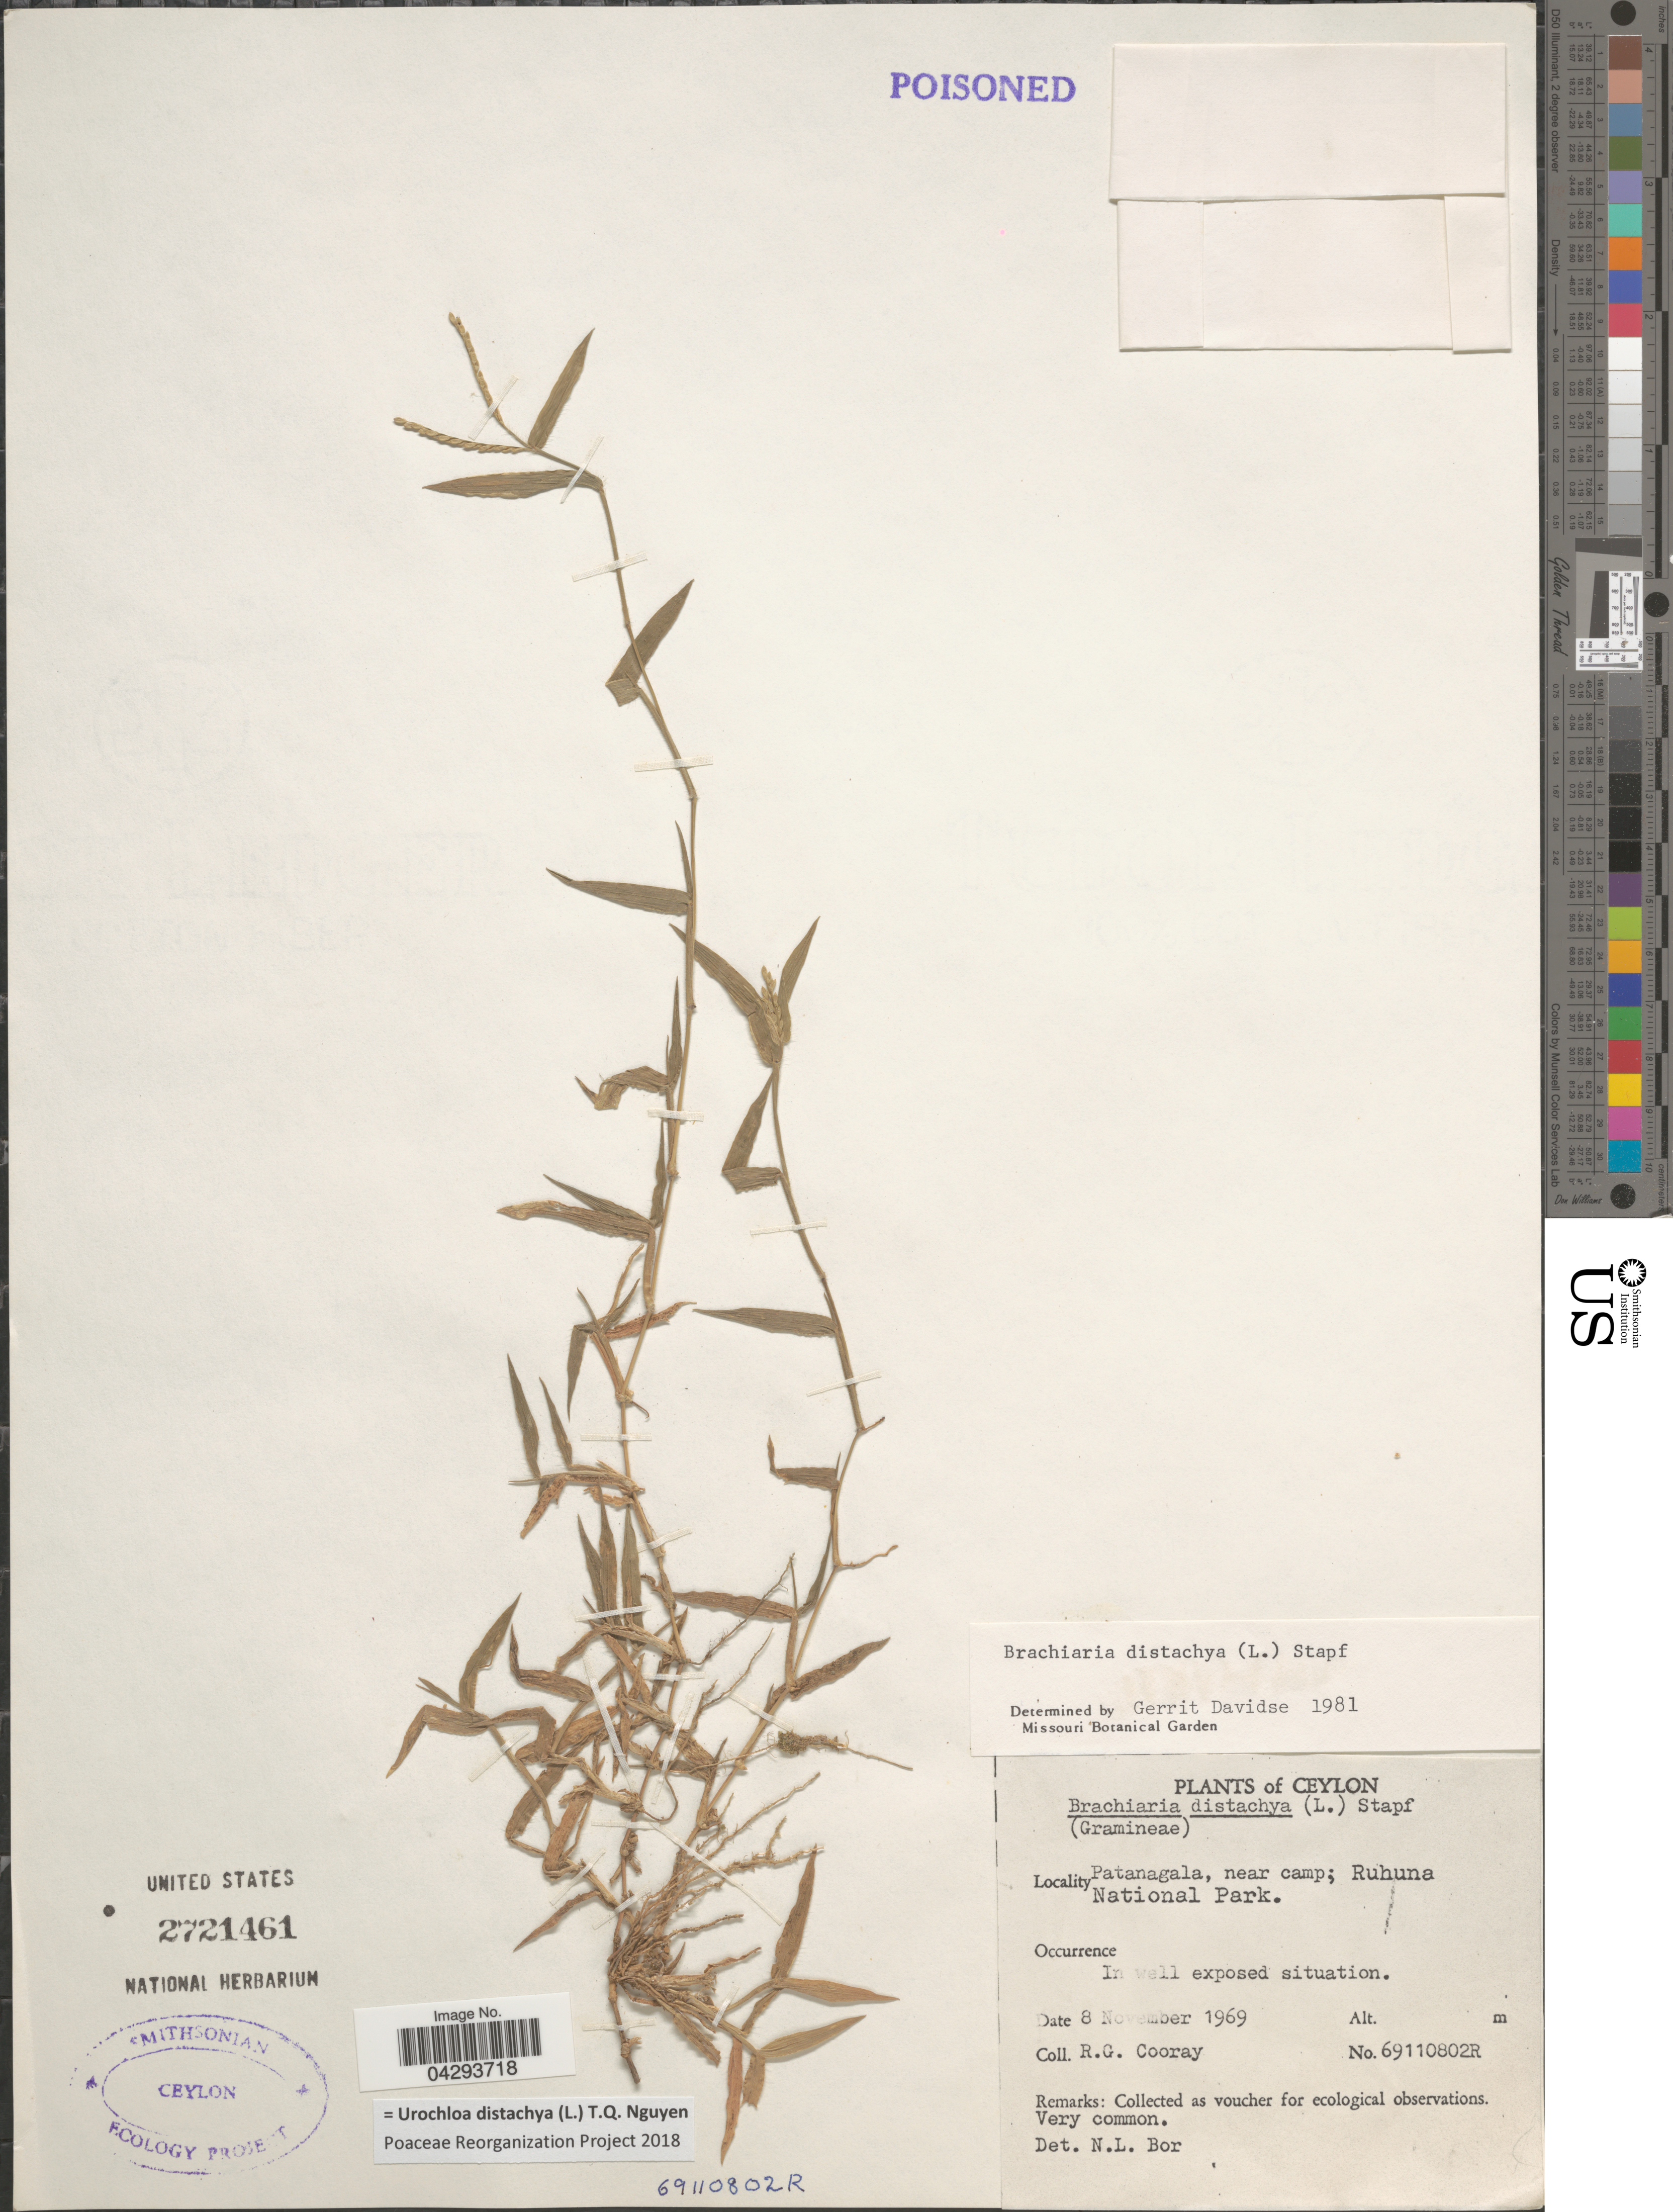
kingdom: Plantae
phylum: Tracheophyta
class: Liliopsida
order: Poales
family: Poaceae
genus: Urochloa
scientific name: Urochloa distachya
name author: (L.) T.Q. Nguyen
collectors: R. Cooray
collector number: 69110802R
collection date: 1969-11-08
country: Sri Lanka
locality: Ceylon. Patanagala, near camp; Ruhuna National Park.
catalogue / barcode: US 2721461